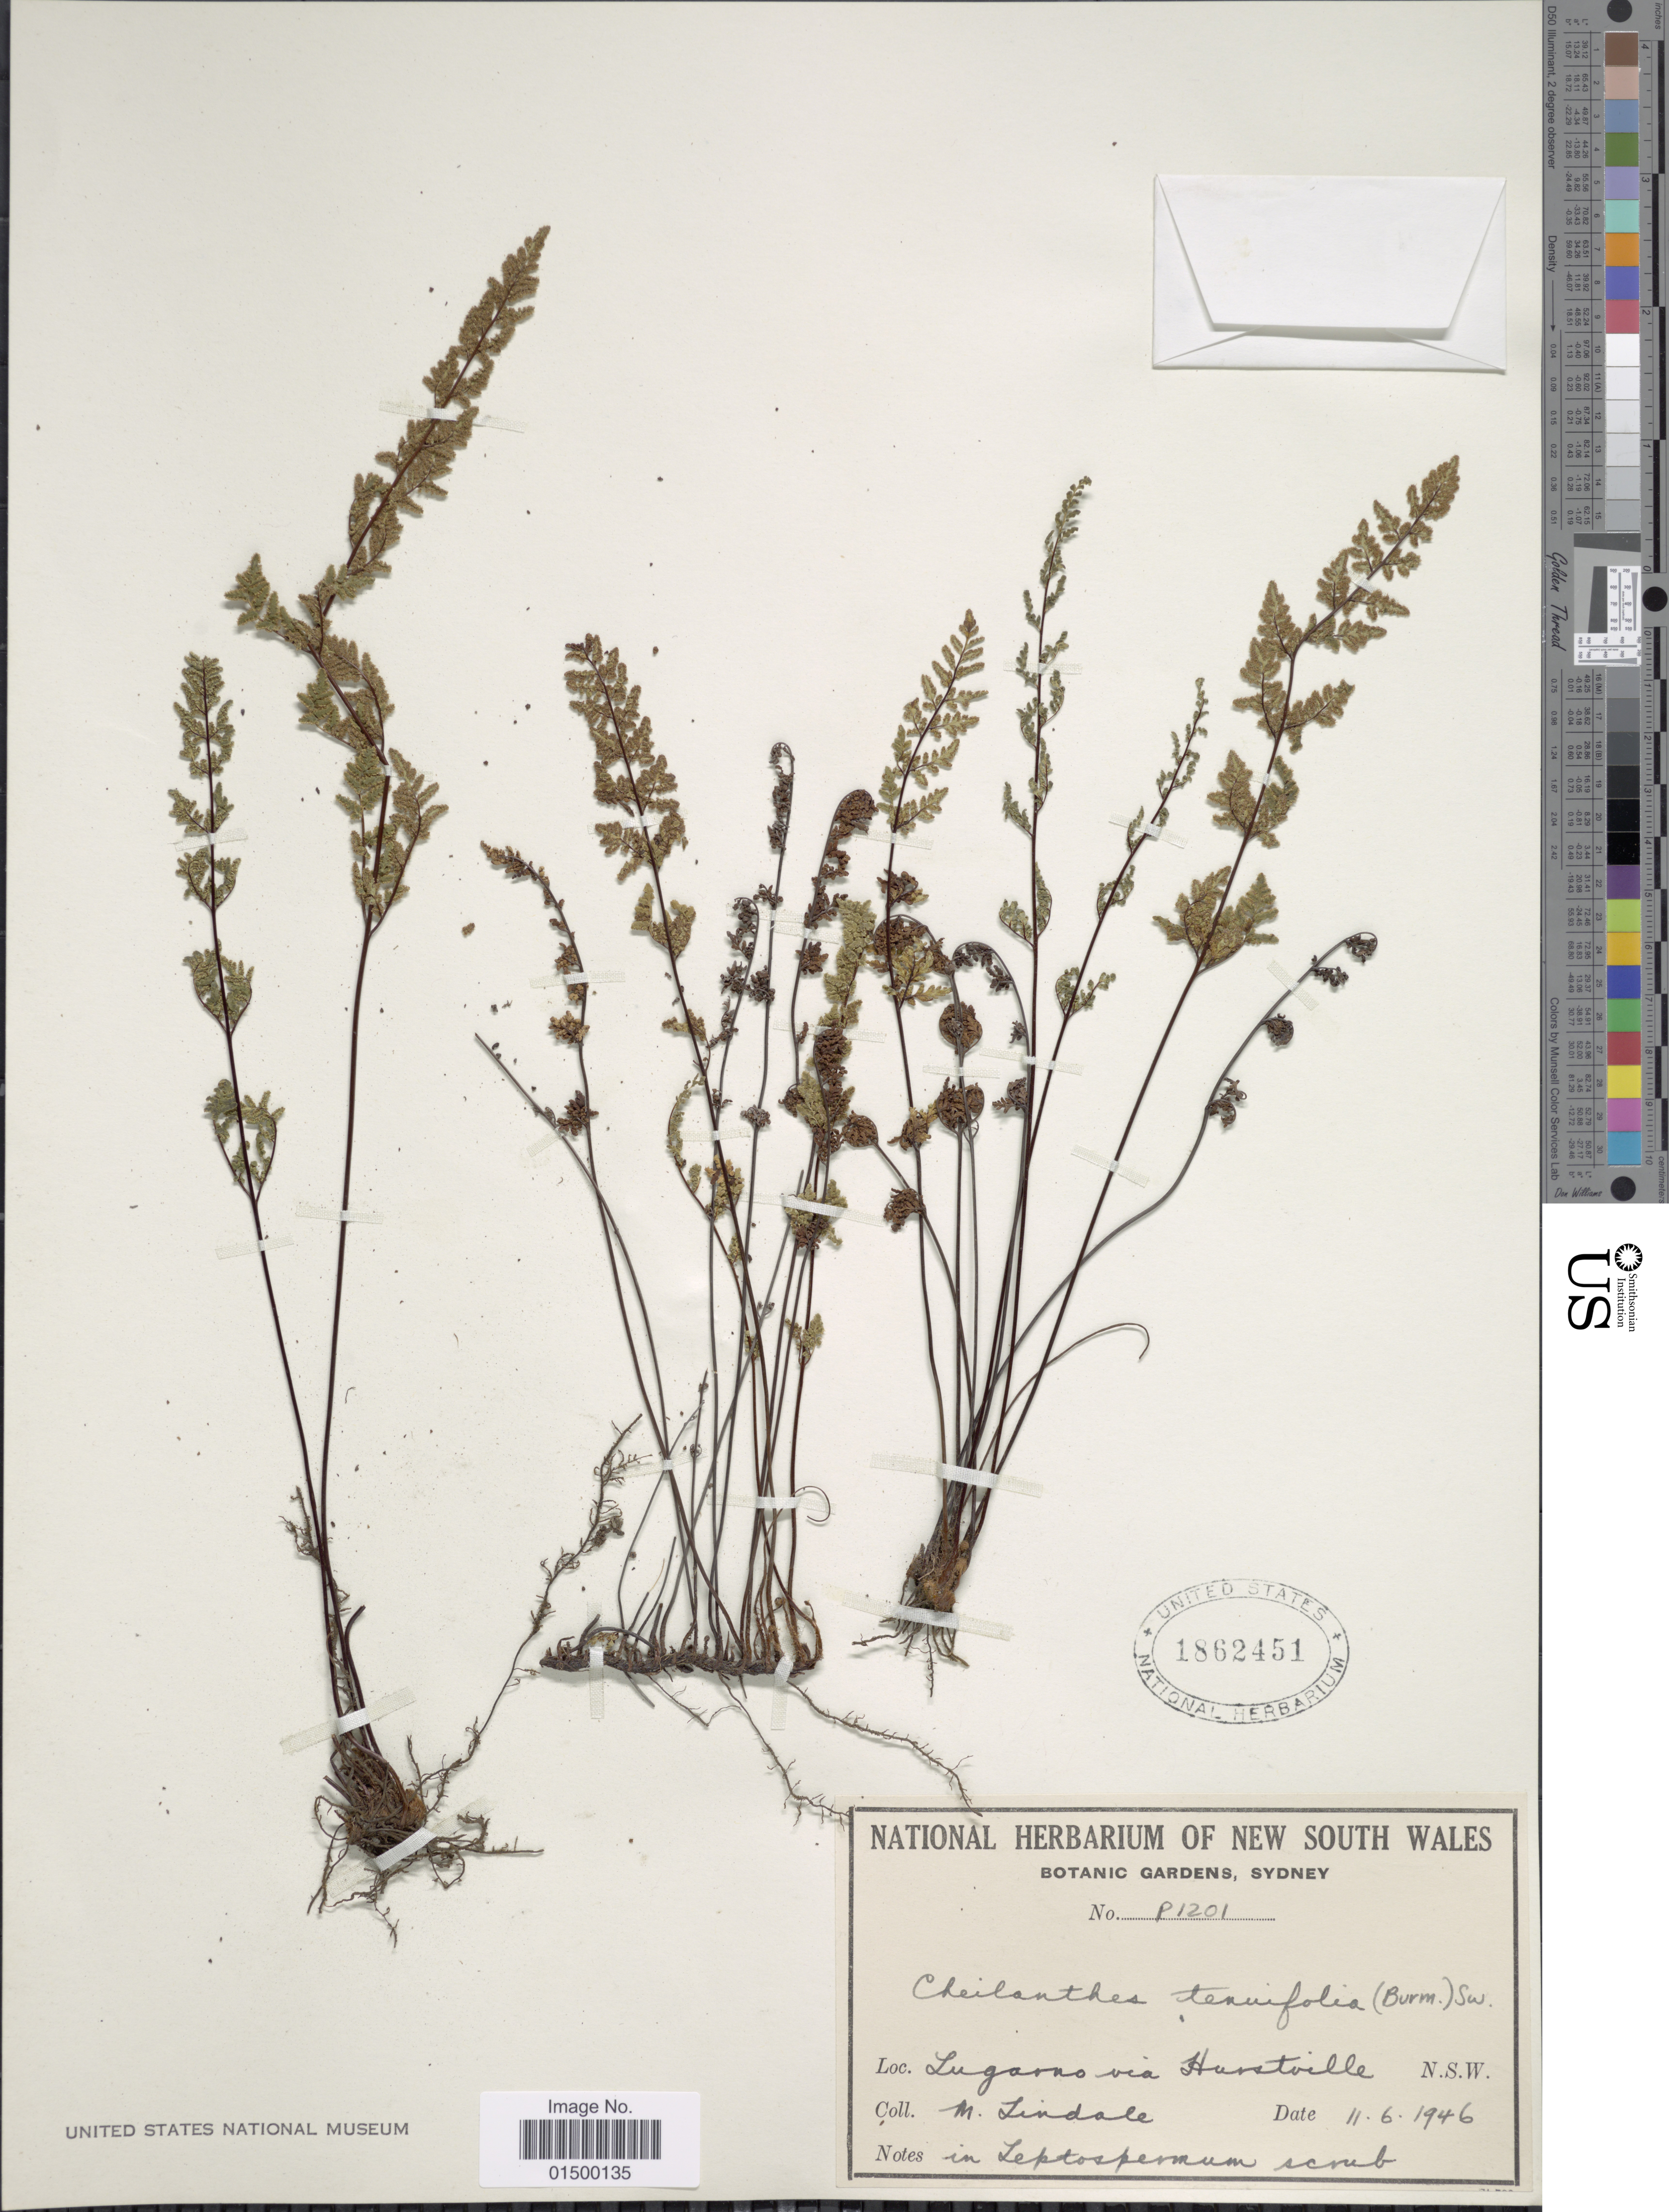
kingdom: Plantae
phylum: Tracheophyta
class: Polypodiopsida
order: Polypodiales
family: Pteridaceae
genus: Cheilanthes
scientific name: Cheilanthes sieberi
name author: Kunze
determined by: Sosa, Karla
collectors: M. Lindale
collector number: P1201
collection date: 1946-06-11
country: Australia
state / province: New South Wales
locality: Lungarno via Hurstville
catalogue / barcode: US 1862451